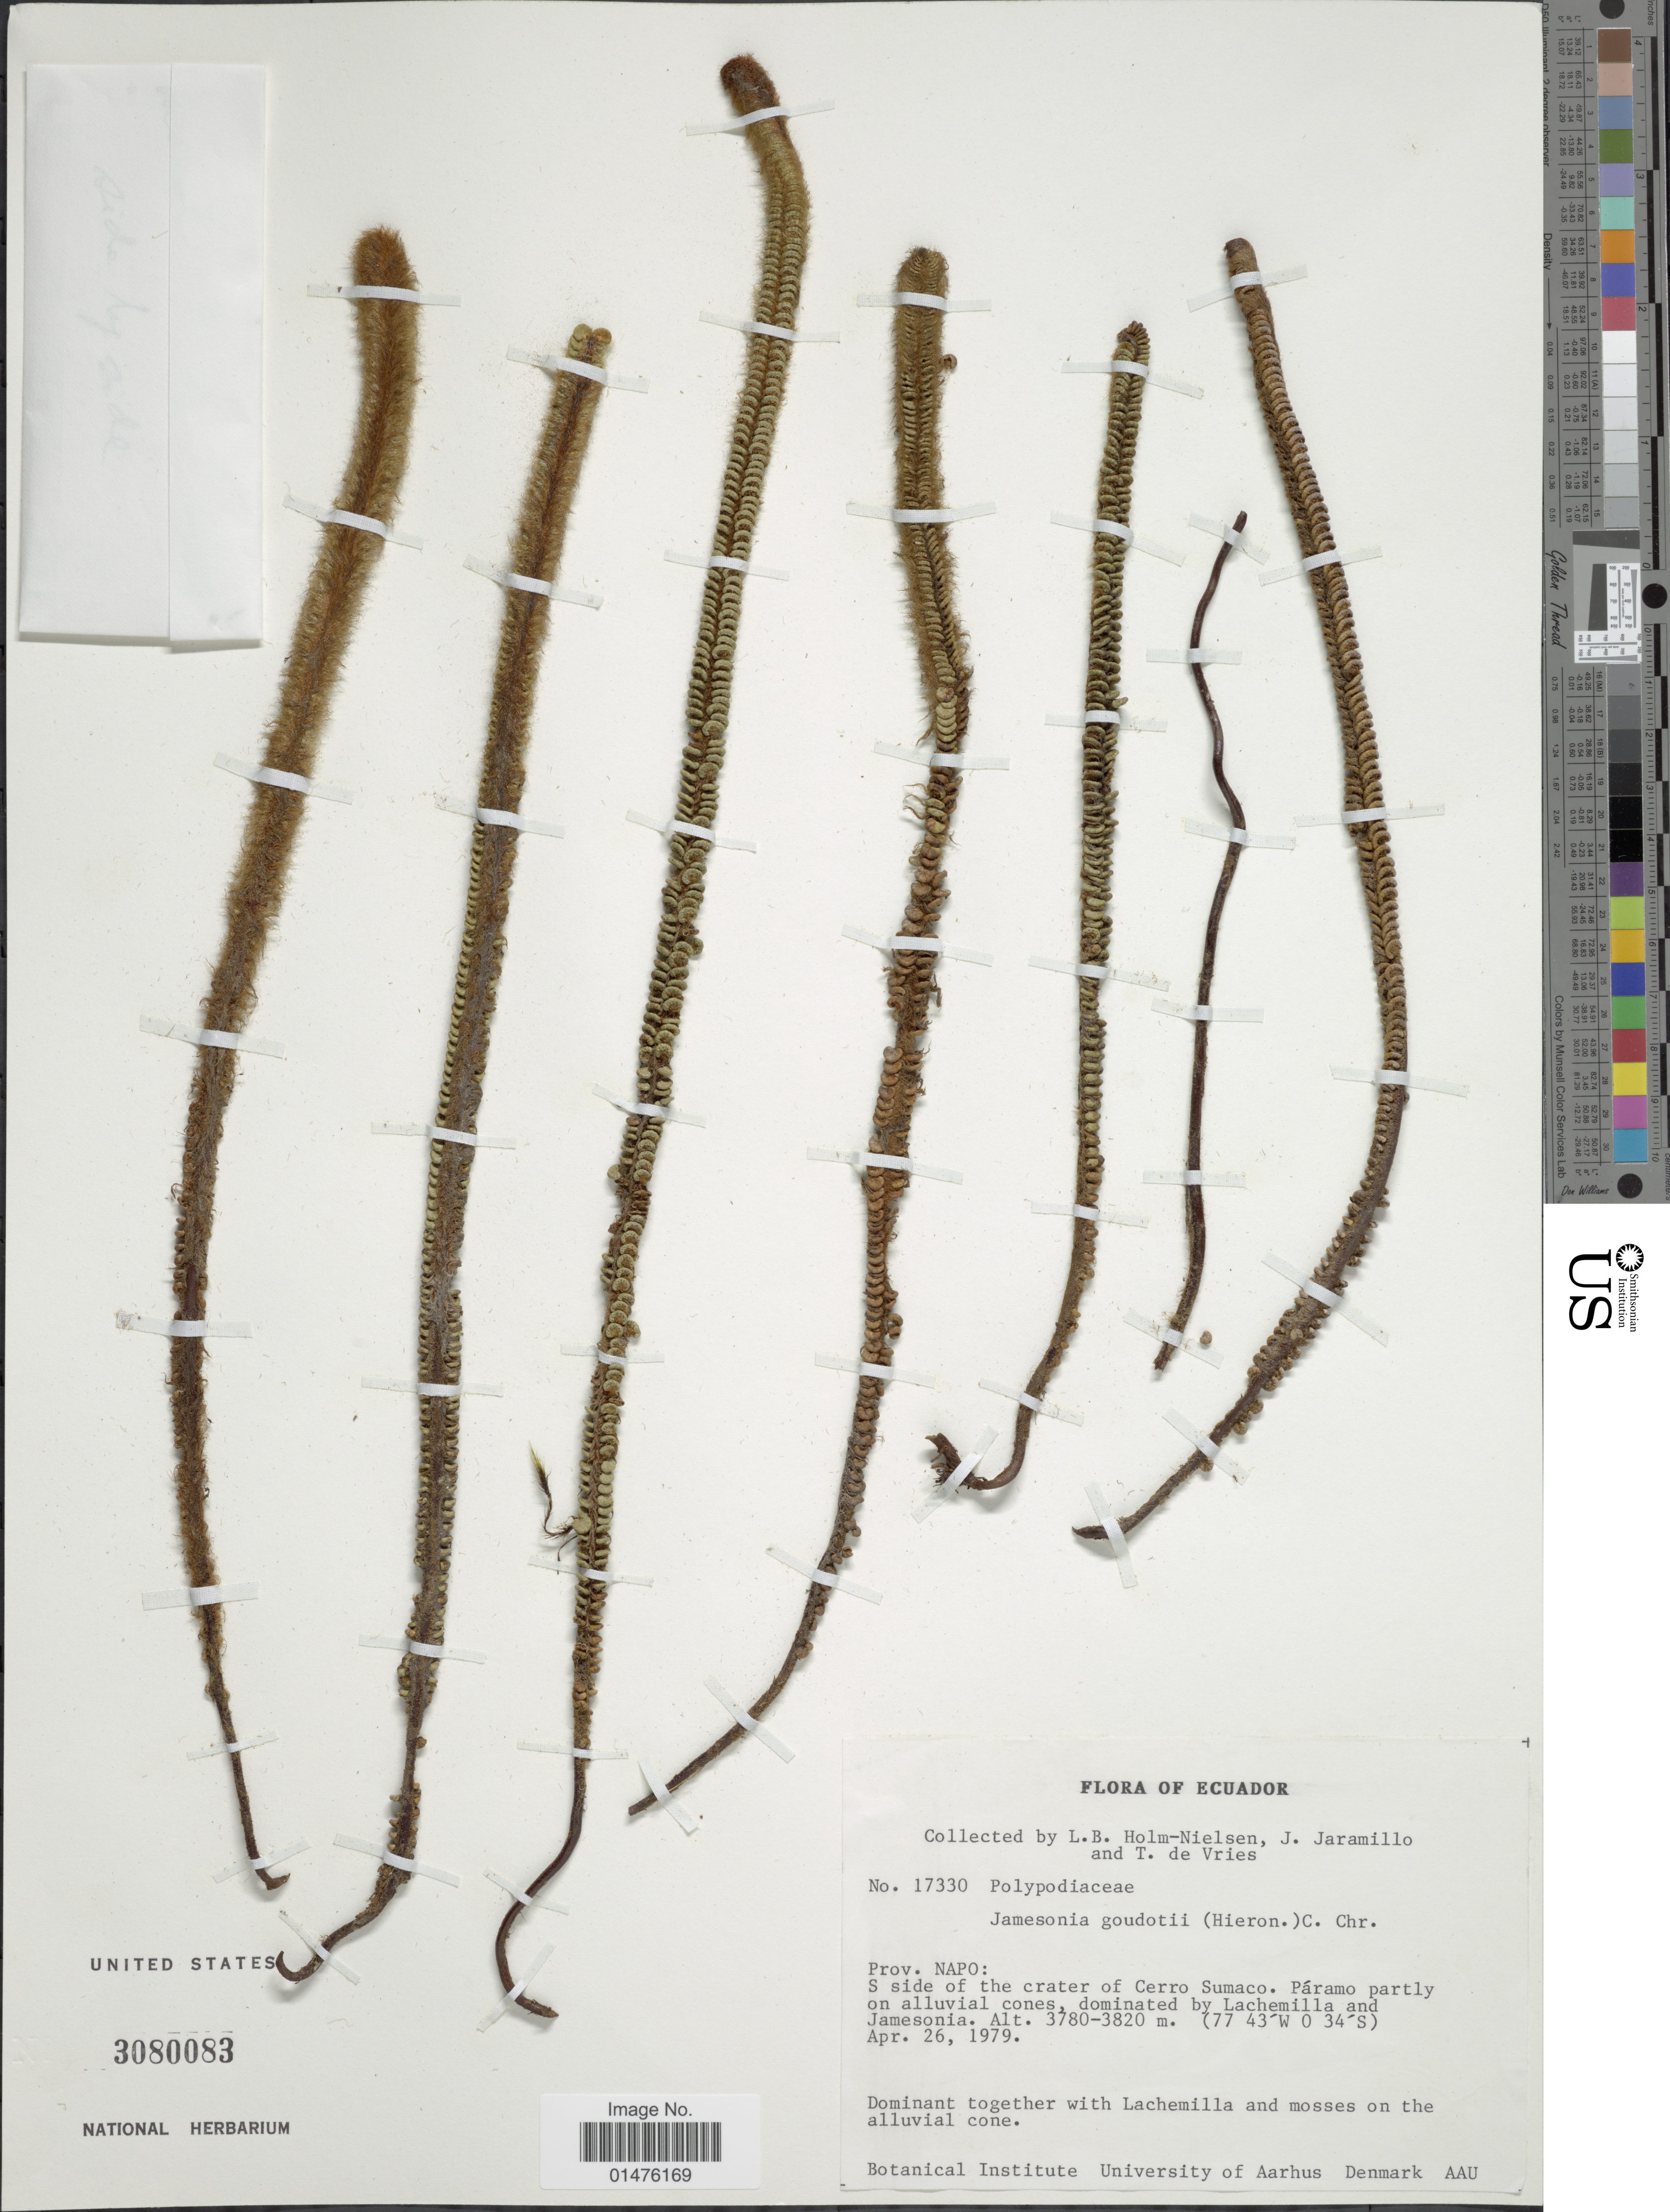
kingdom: Plantae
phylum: Tracheophyta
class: Polypodiopsida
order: Polypodiales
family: Pteridaceae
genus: Jamesonia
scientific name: Jamesonia goudotii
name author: (Hieron.) C. Chr.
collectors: L. B. Holm-Nielsen, Jaramillo, -- & T. de Vries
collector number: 17330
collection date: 1979-04-26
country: Ecuador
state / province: Napo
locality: S isde of the crater of Cerro Sumaco. Páramo partly on alluvial cones, dominated by Lachemilla and Jamesonia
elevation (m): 3780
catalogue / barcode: US 3080083